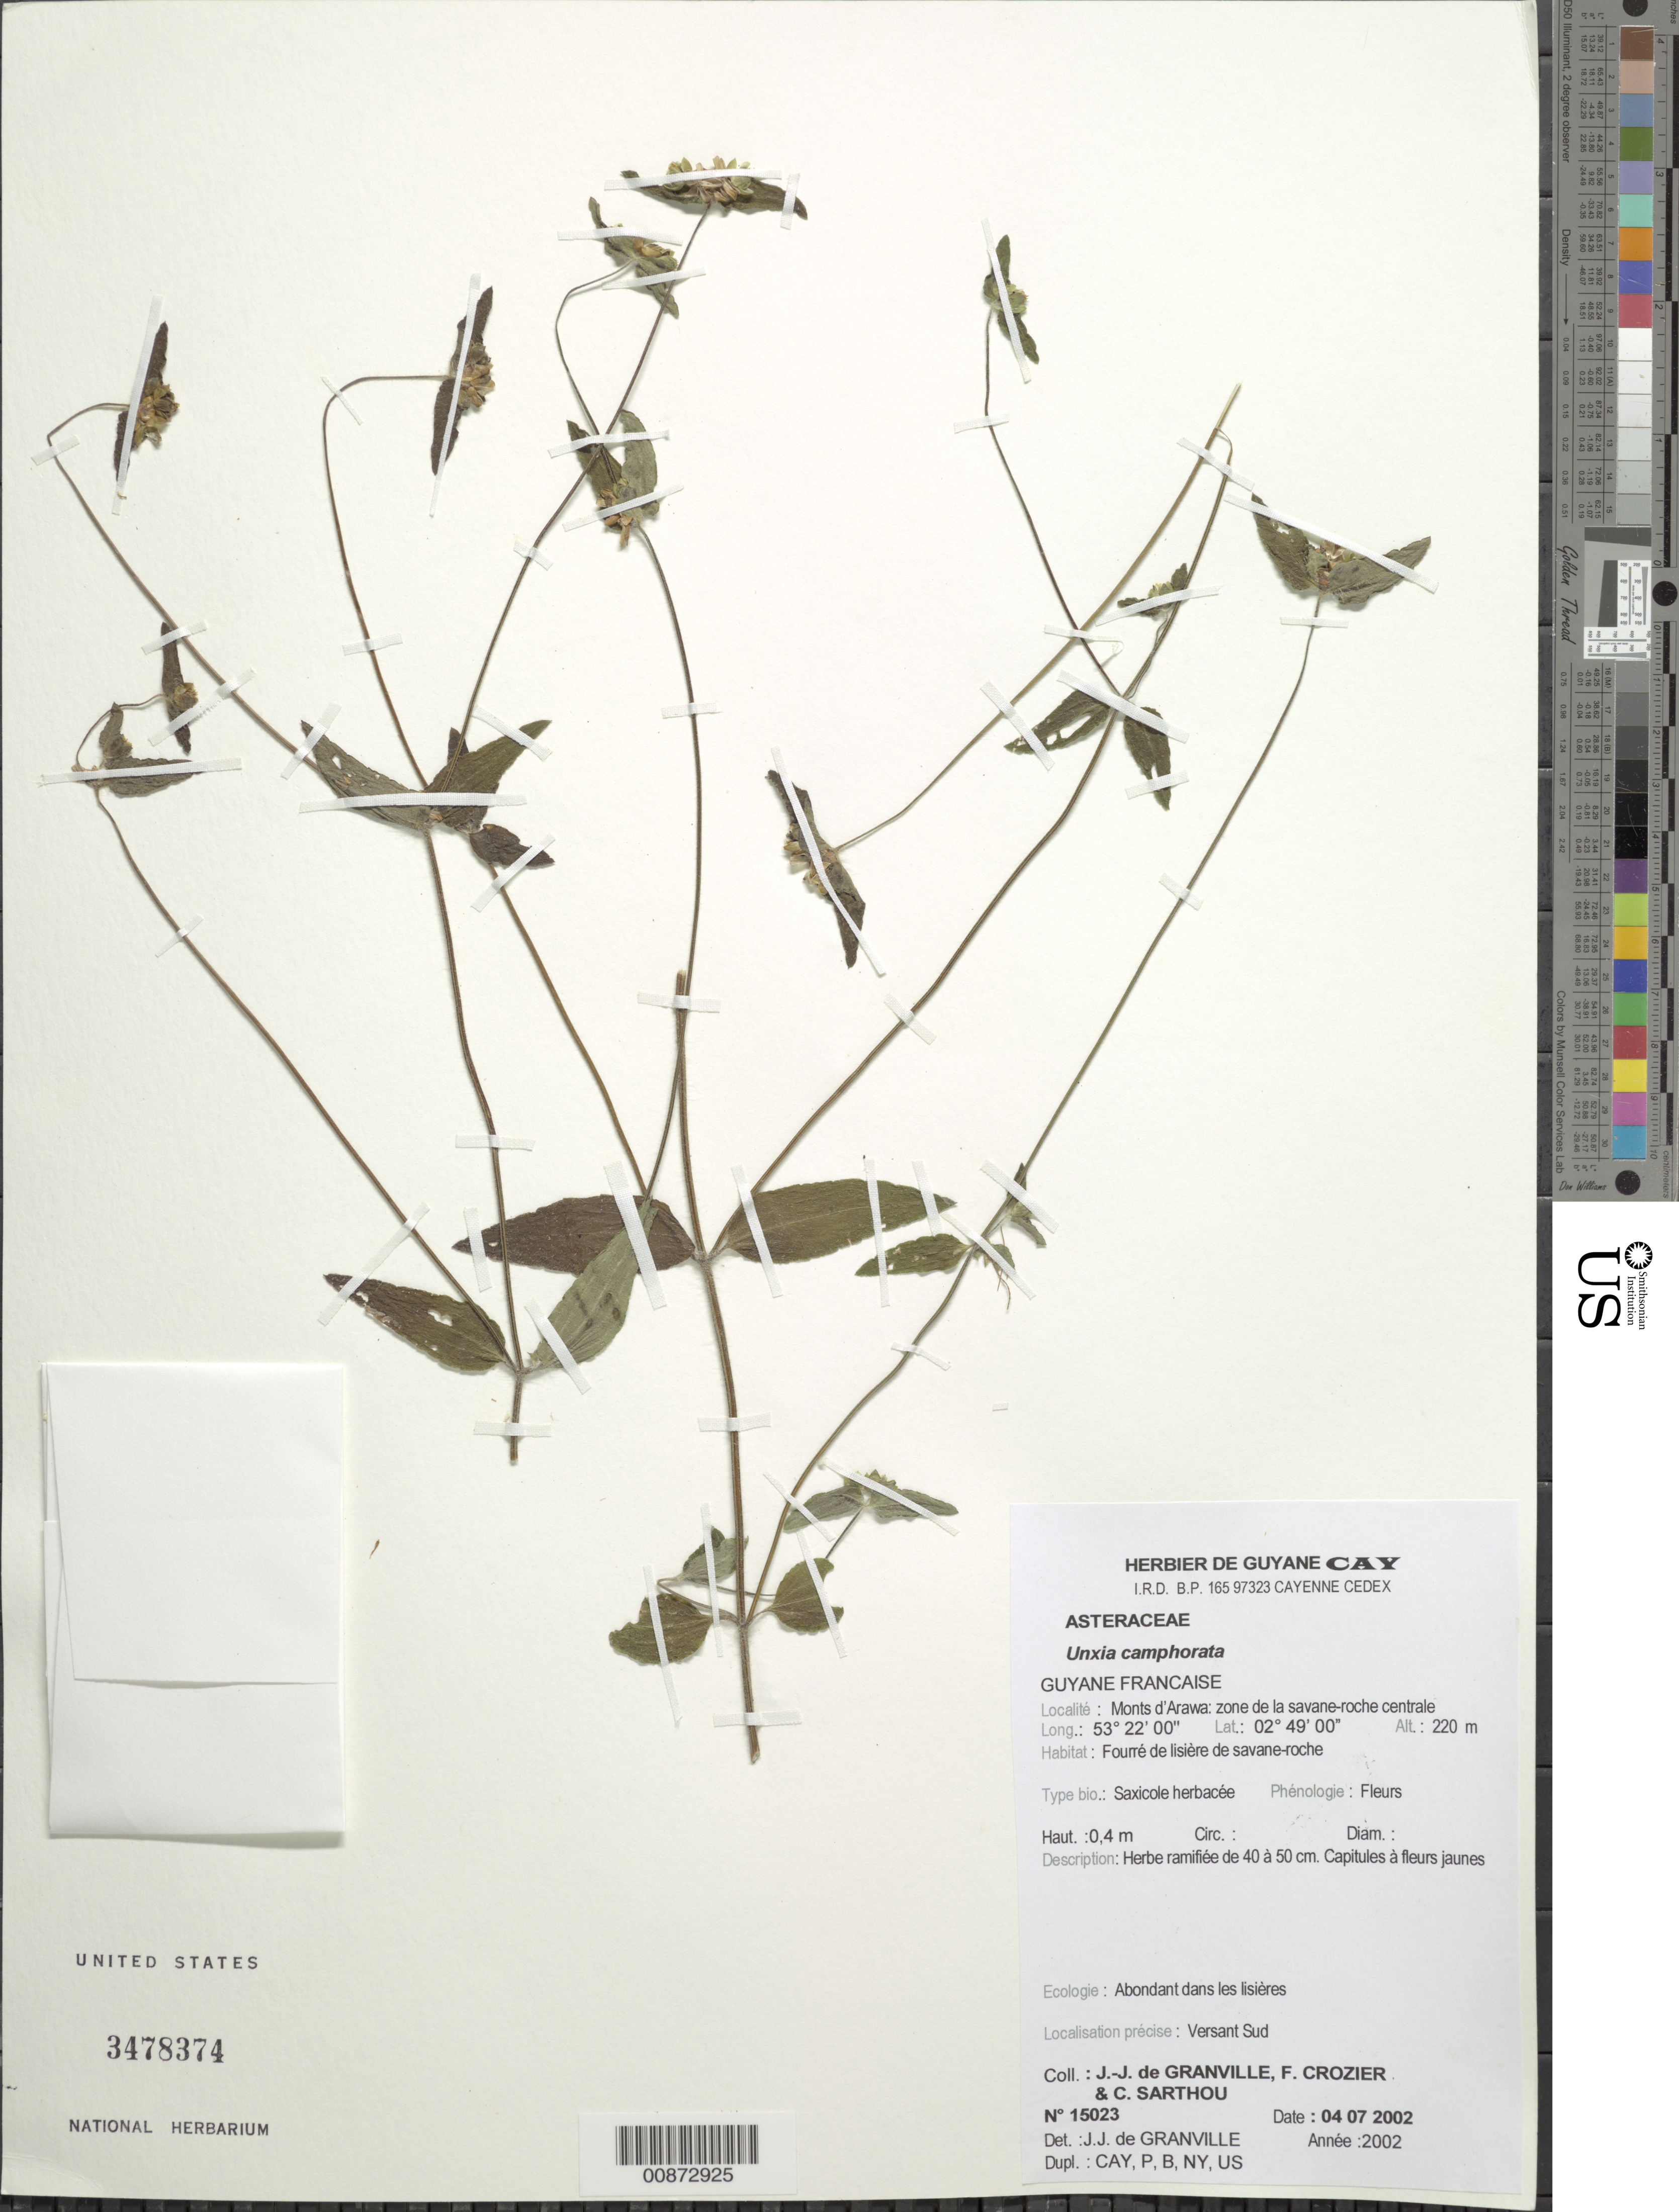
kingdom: Plantae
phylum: Tracheophyta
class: Magnoliopsida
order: Asterales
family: Asteraceae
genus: Unxia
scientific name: Unxia camphorata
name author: L. f.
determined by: Granville, J. J. de, (CAY), Institut de Recherche pour le Developpement (IRD) (FRENCH GUIANA)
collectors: J.-J. de Granville, F. Crozier & C. Sarthou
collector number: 15023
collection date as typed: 4-Jul-02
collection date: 2002-07-04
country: French Guiana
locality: Monts d'Arawa, zone de la savane-roche centrale, versant Sud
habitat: Fourré de lisière de savane-roche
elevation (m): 220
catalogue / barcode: US 3478374